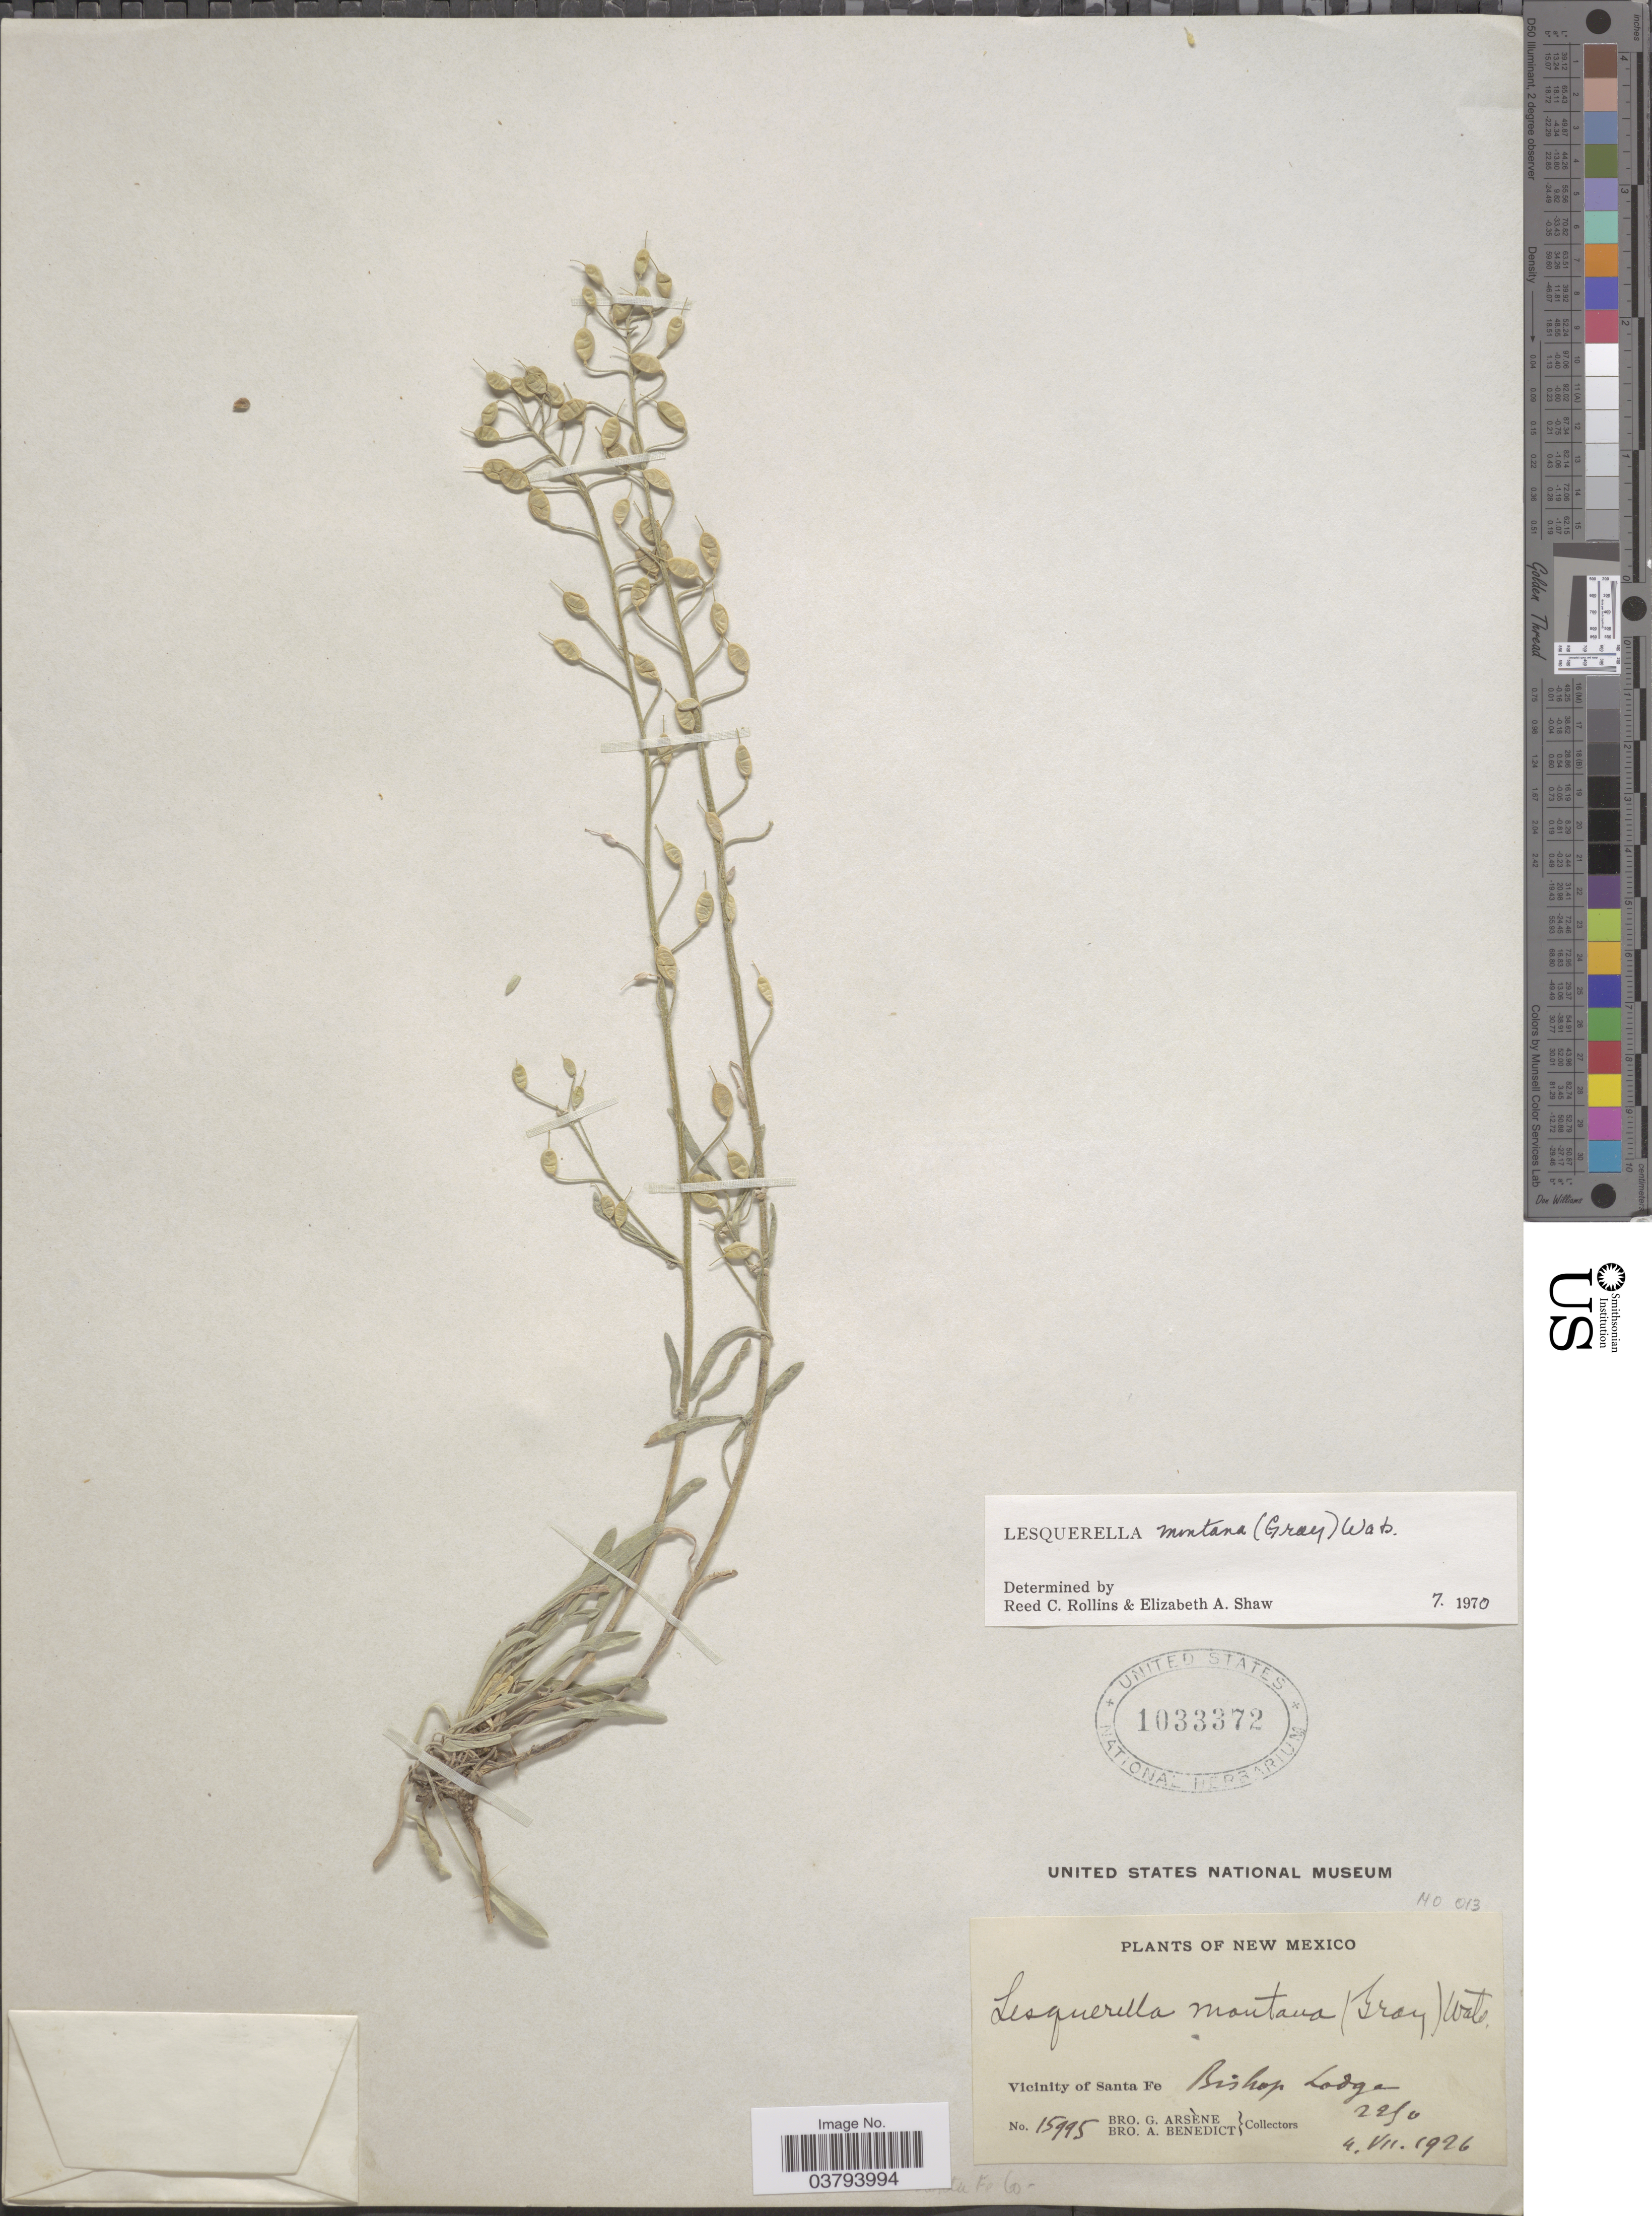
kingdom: Plantae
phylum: Tracheophyta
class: Magnoliopsida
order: Brassicales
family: Brassicaceae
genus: Lesquerella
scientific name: Lesquerella montana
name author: (A. Gray) S. Watson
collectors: Bro. G. Arsène & Bro. A. Benedict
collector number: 15995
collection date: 1926-07-04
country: United States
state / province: New Mexico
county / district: Santa Fe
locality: Vicinity of Santa Fe. Bishop Lodge.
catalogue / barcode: US 1033372